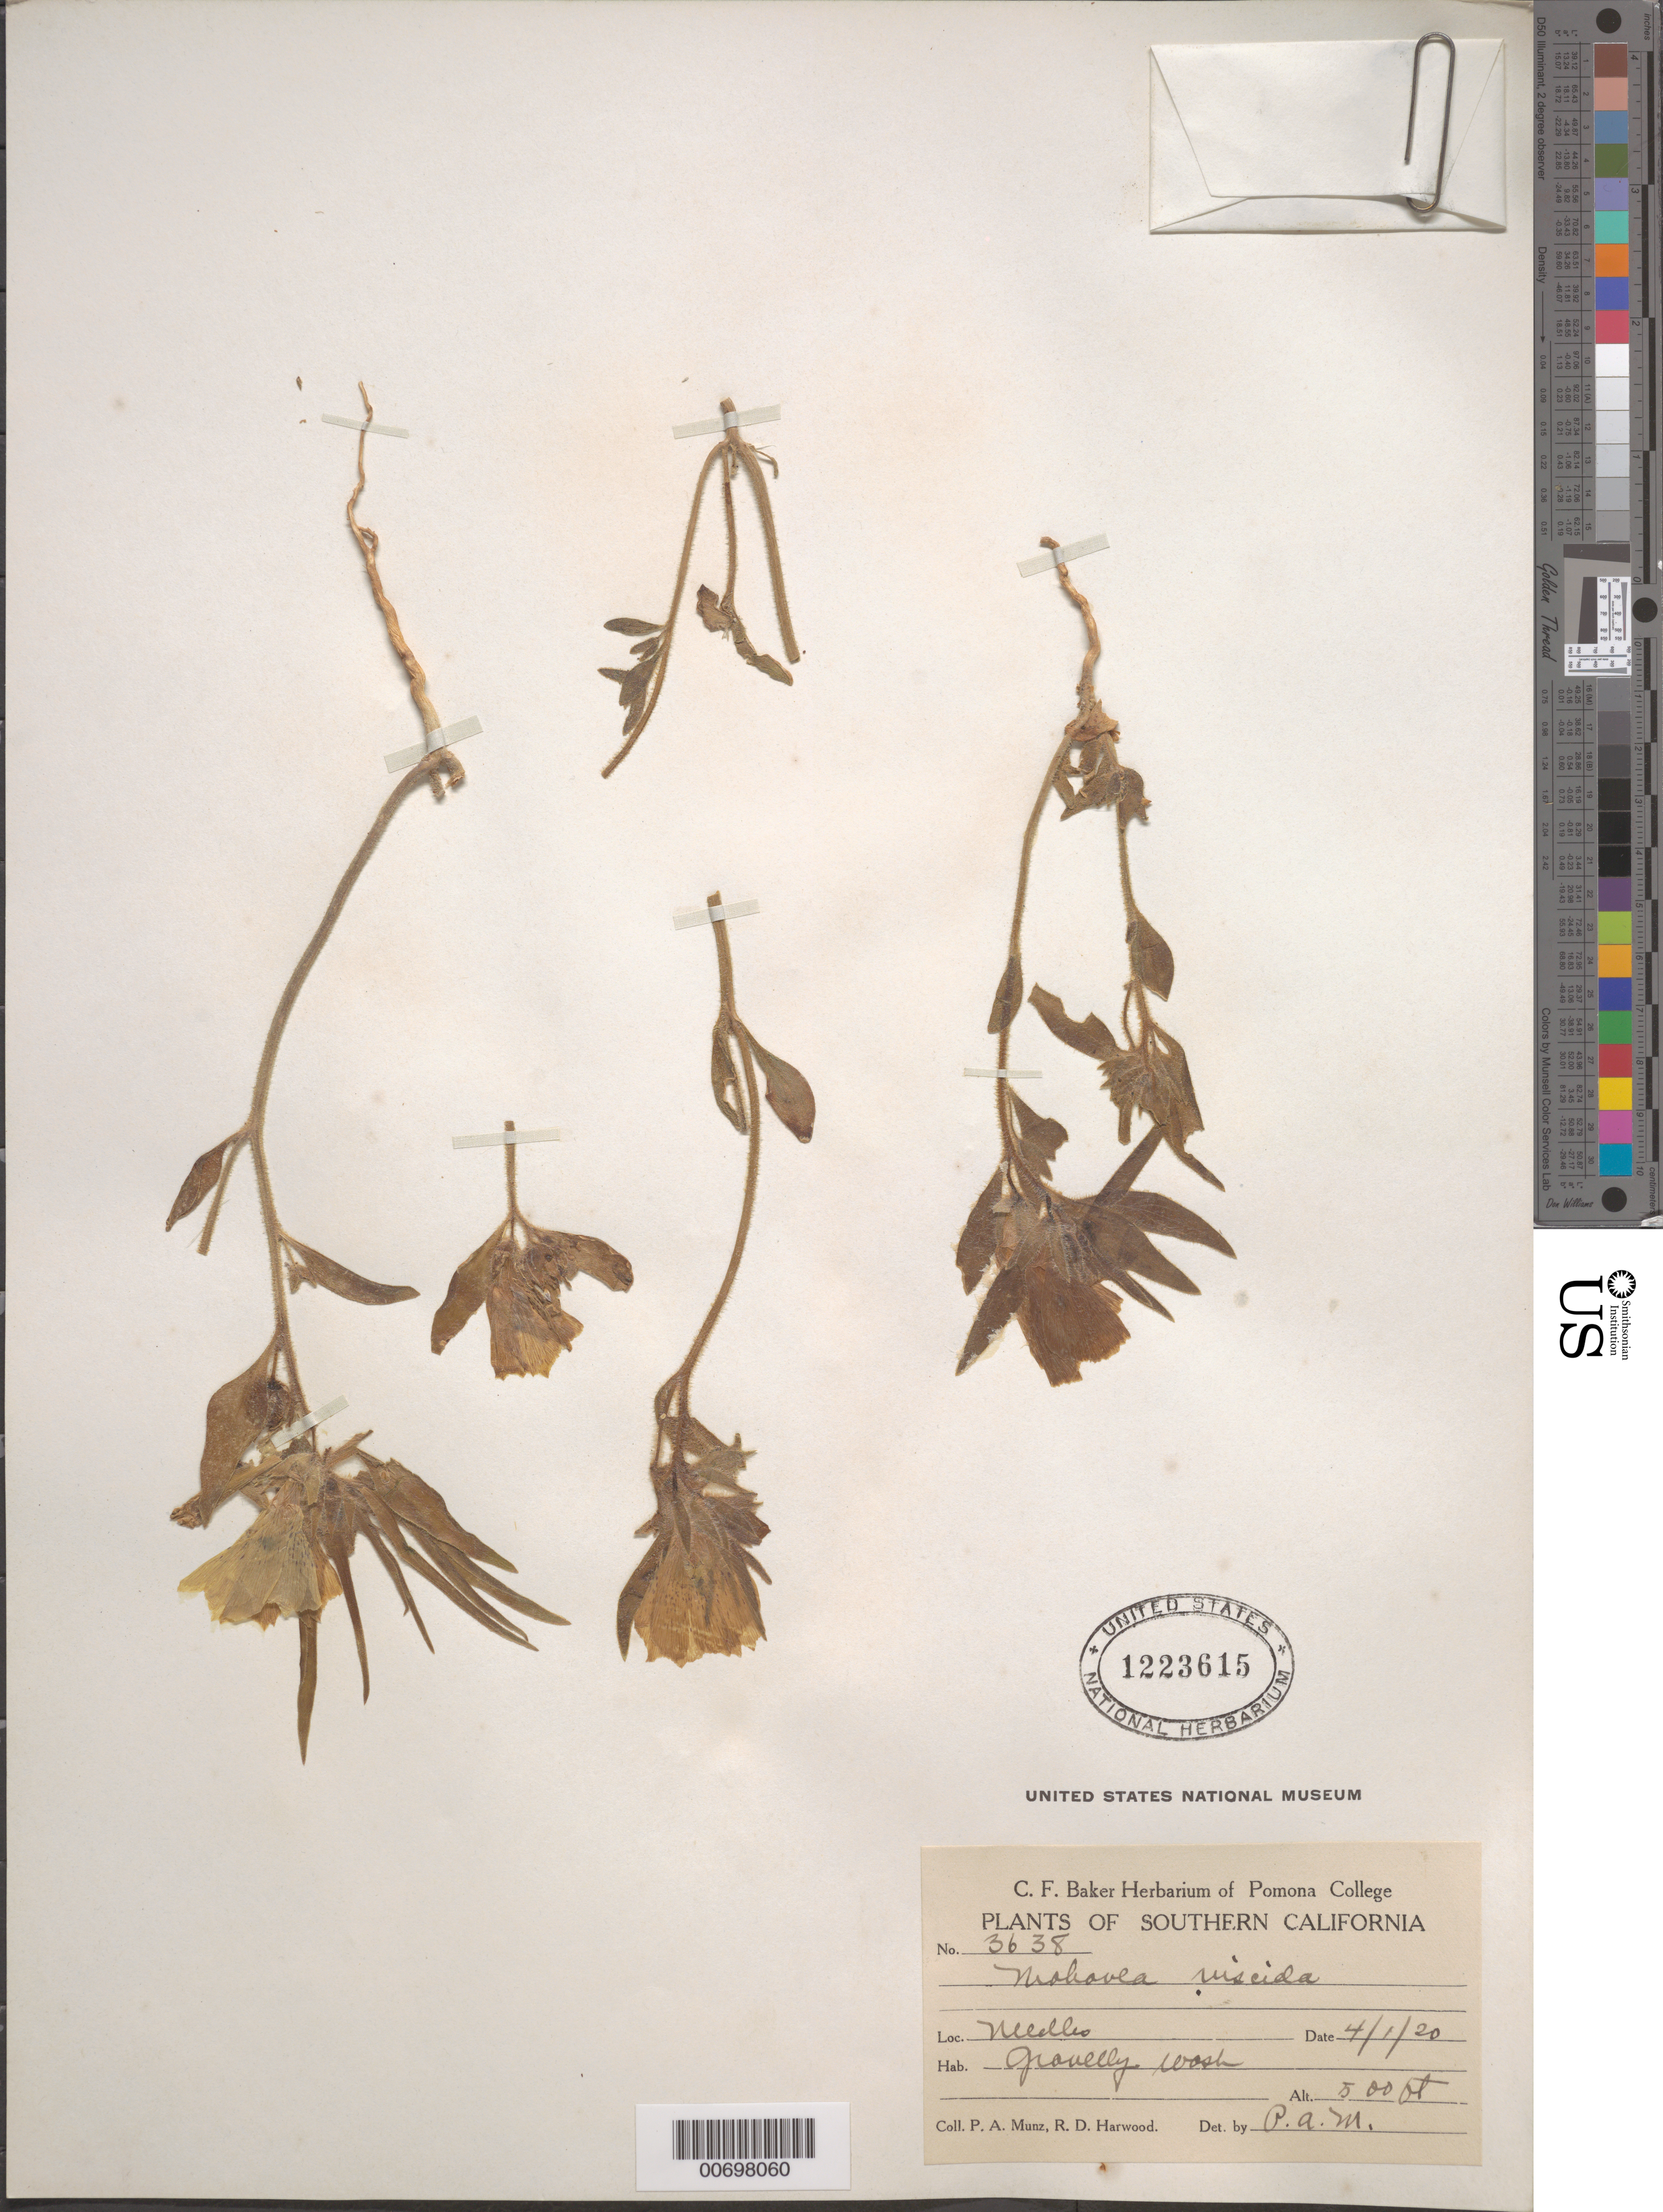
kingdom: Plantae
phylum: Tracheophyta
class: Magnoliopsida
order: Lamiales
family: Plantaginaceae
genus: Mohavea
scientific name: Mohavea confertiflora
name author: (A. DC.) A. Heller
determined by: Munz, Philip A.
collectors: P. A. Munz & R. Harwood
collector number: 3638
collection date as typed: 01 Apr 1920 or 04 Jan 1920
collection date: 1920-01-04 or 1920-04-01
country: United States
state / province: California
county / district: San Bernardino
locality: Needles, gravelly wash.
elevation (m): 152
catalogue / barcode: US 1223615